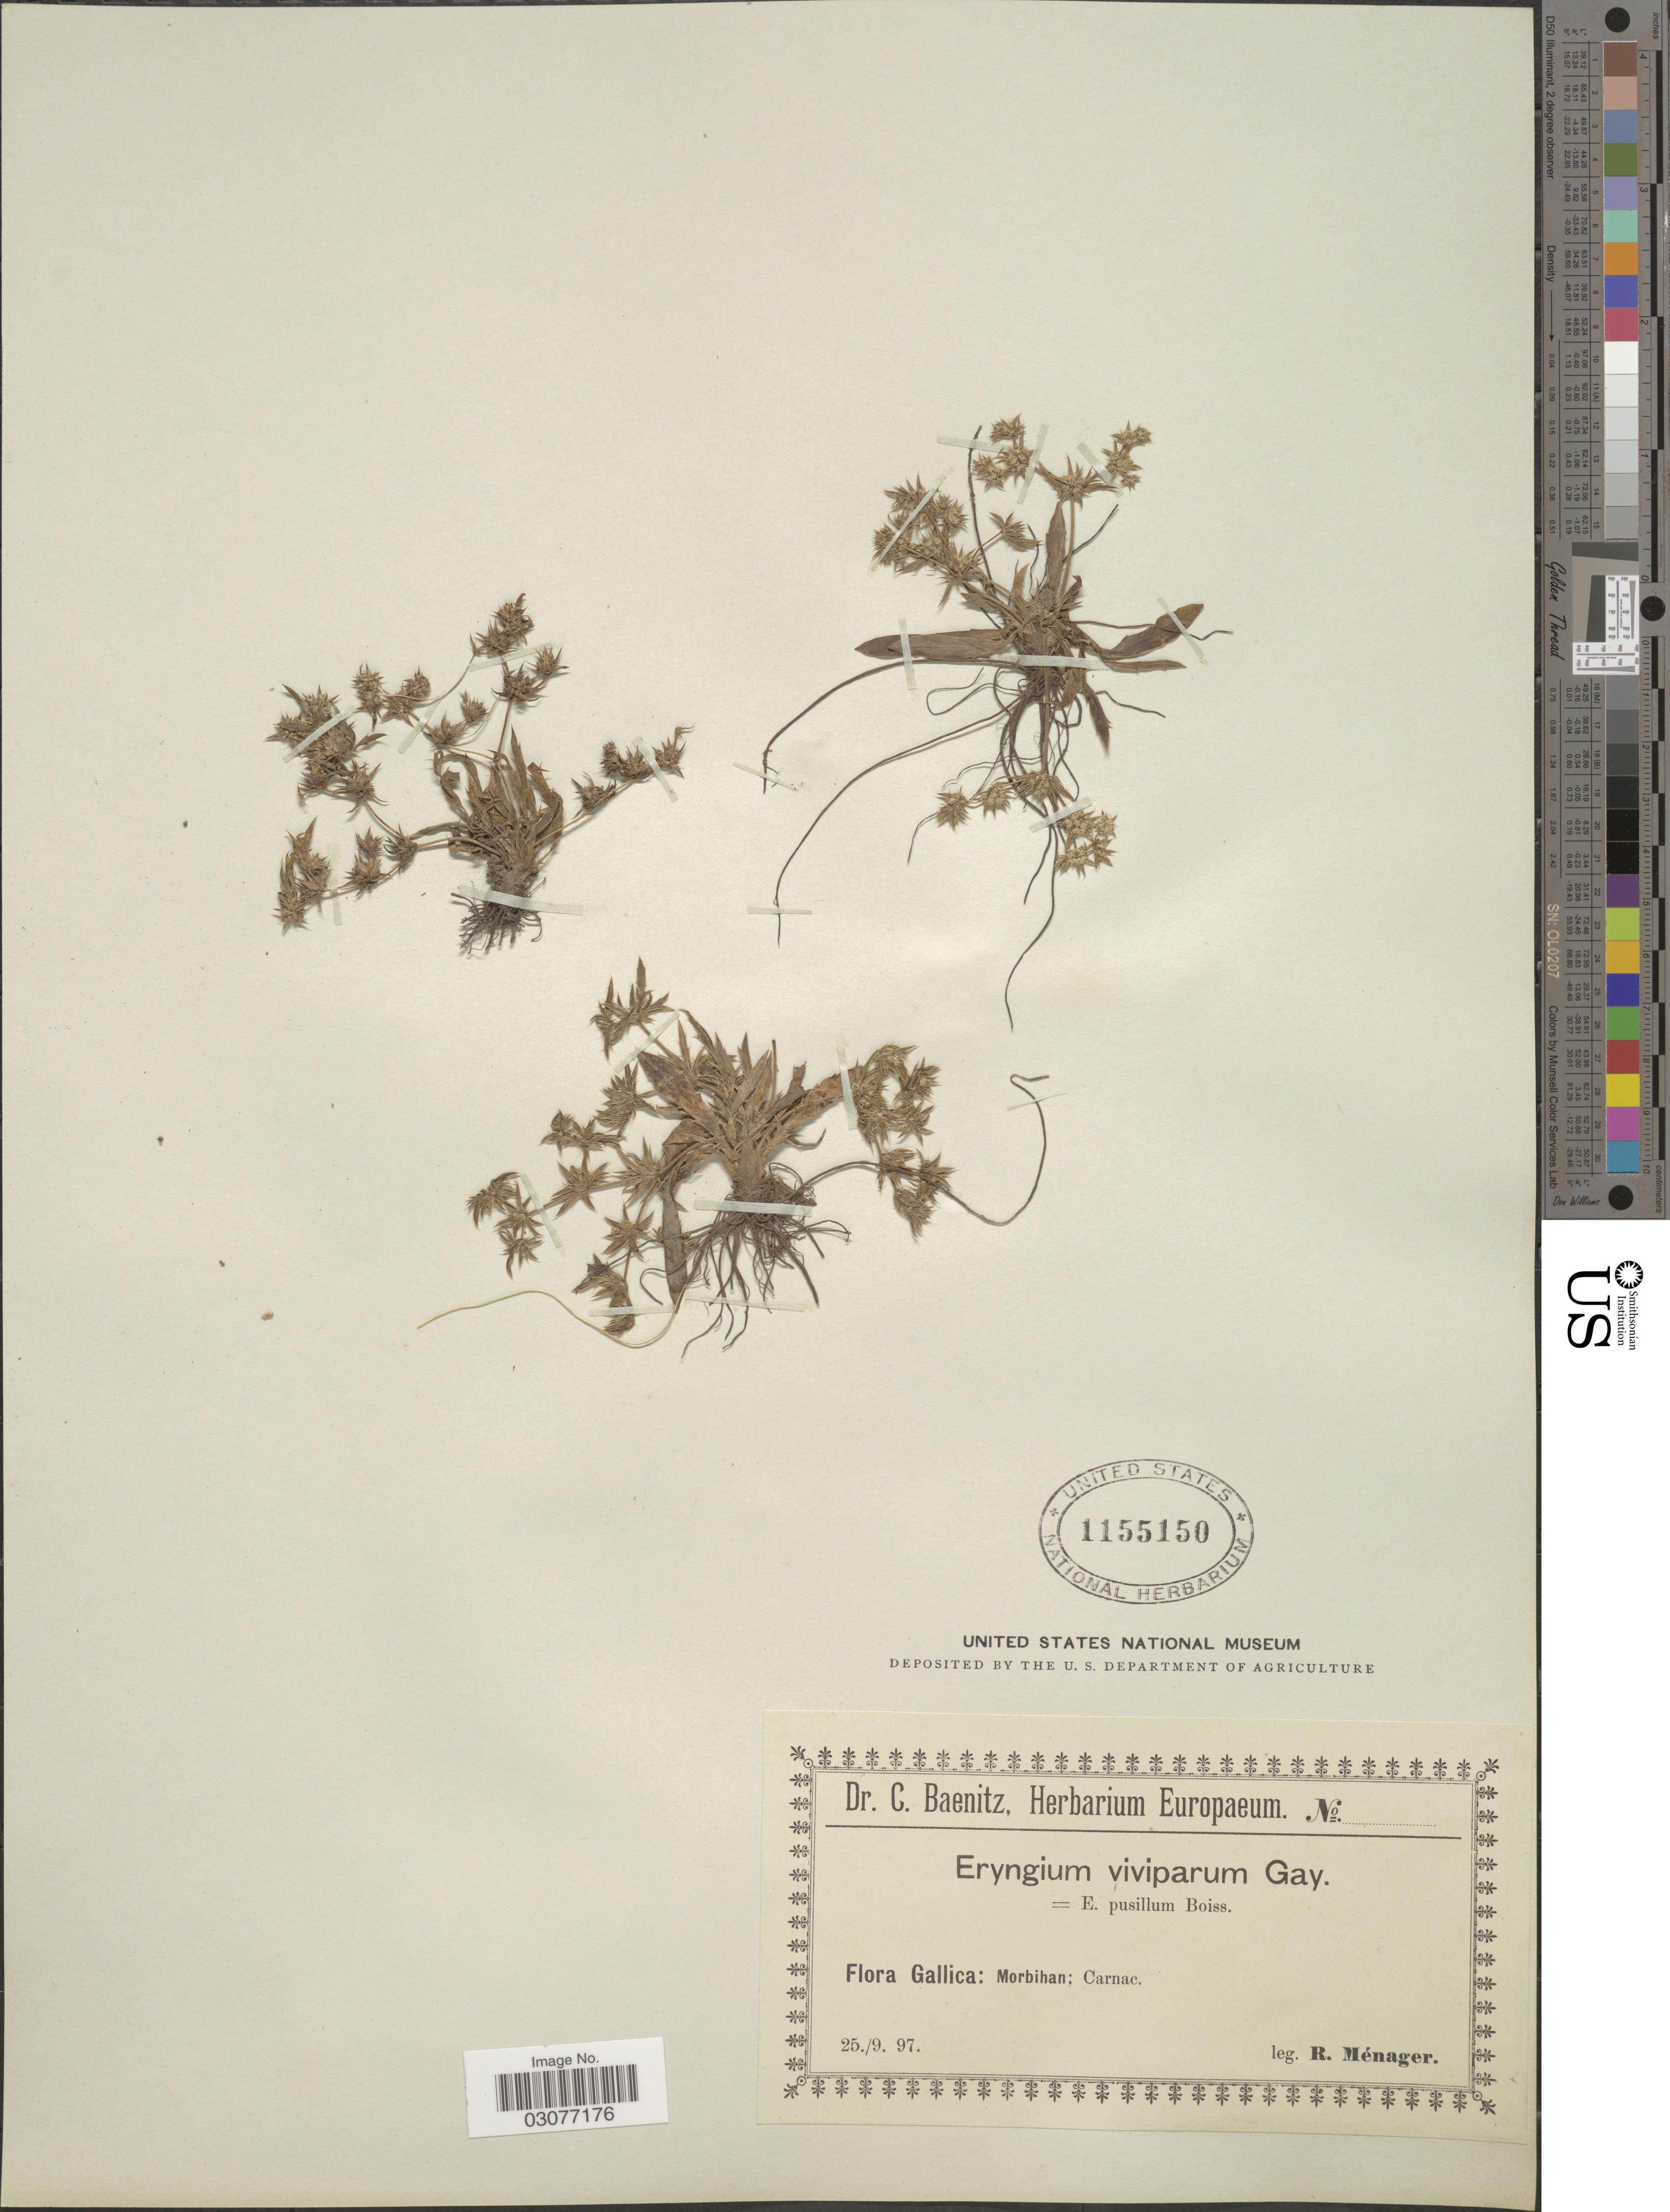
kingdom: Plantae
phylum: Tracheophyta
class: Magnoliopsida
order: Apiales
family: Apiaceae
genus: Eryngium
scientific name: Eryngium viviparum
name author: J. Gay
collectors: R. Menager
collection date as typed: Transcribed d/m/y: 25/9/97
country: France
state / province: Bretagne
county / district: Morbihan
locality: Gallica: Morbihan; Carnac.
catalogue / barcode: US 1155150